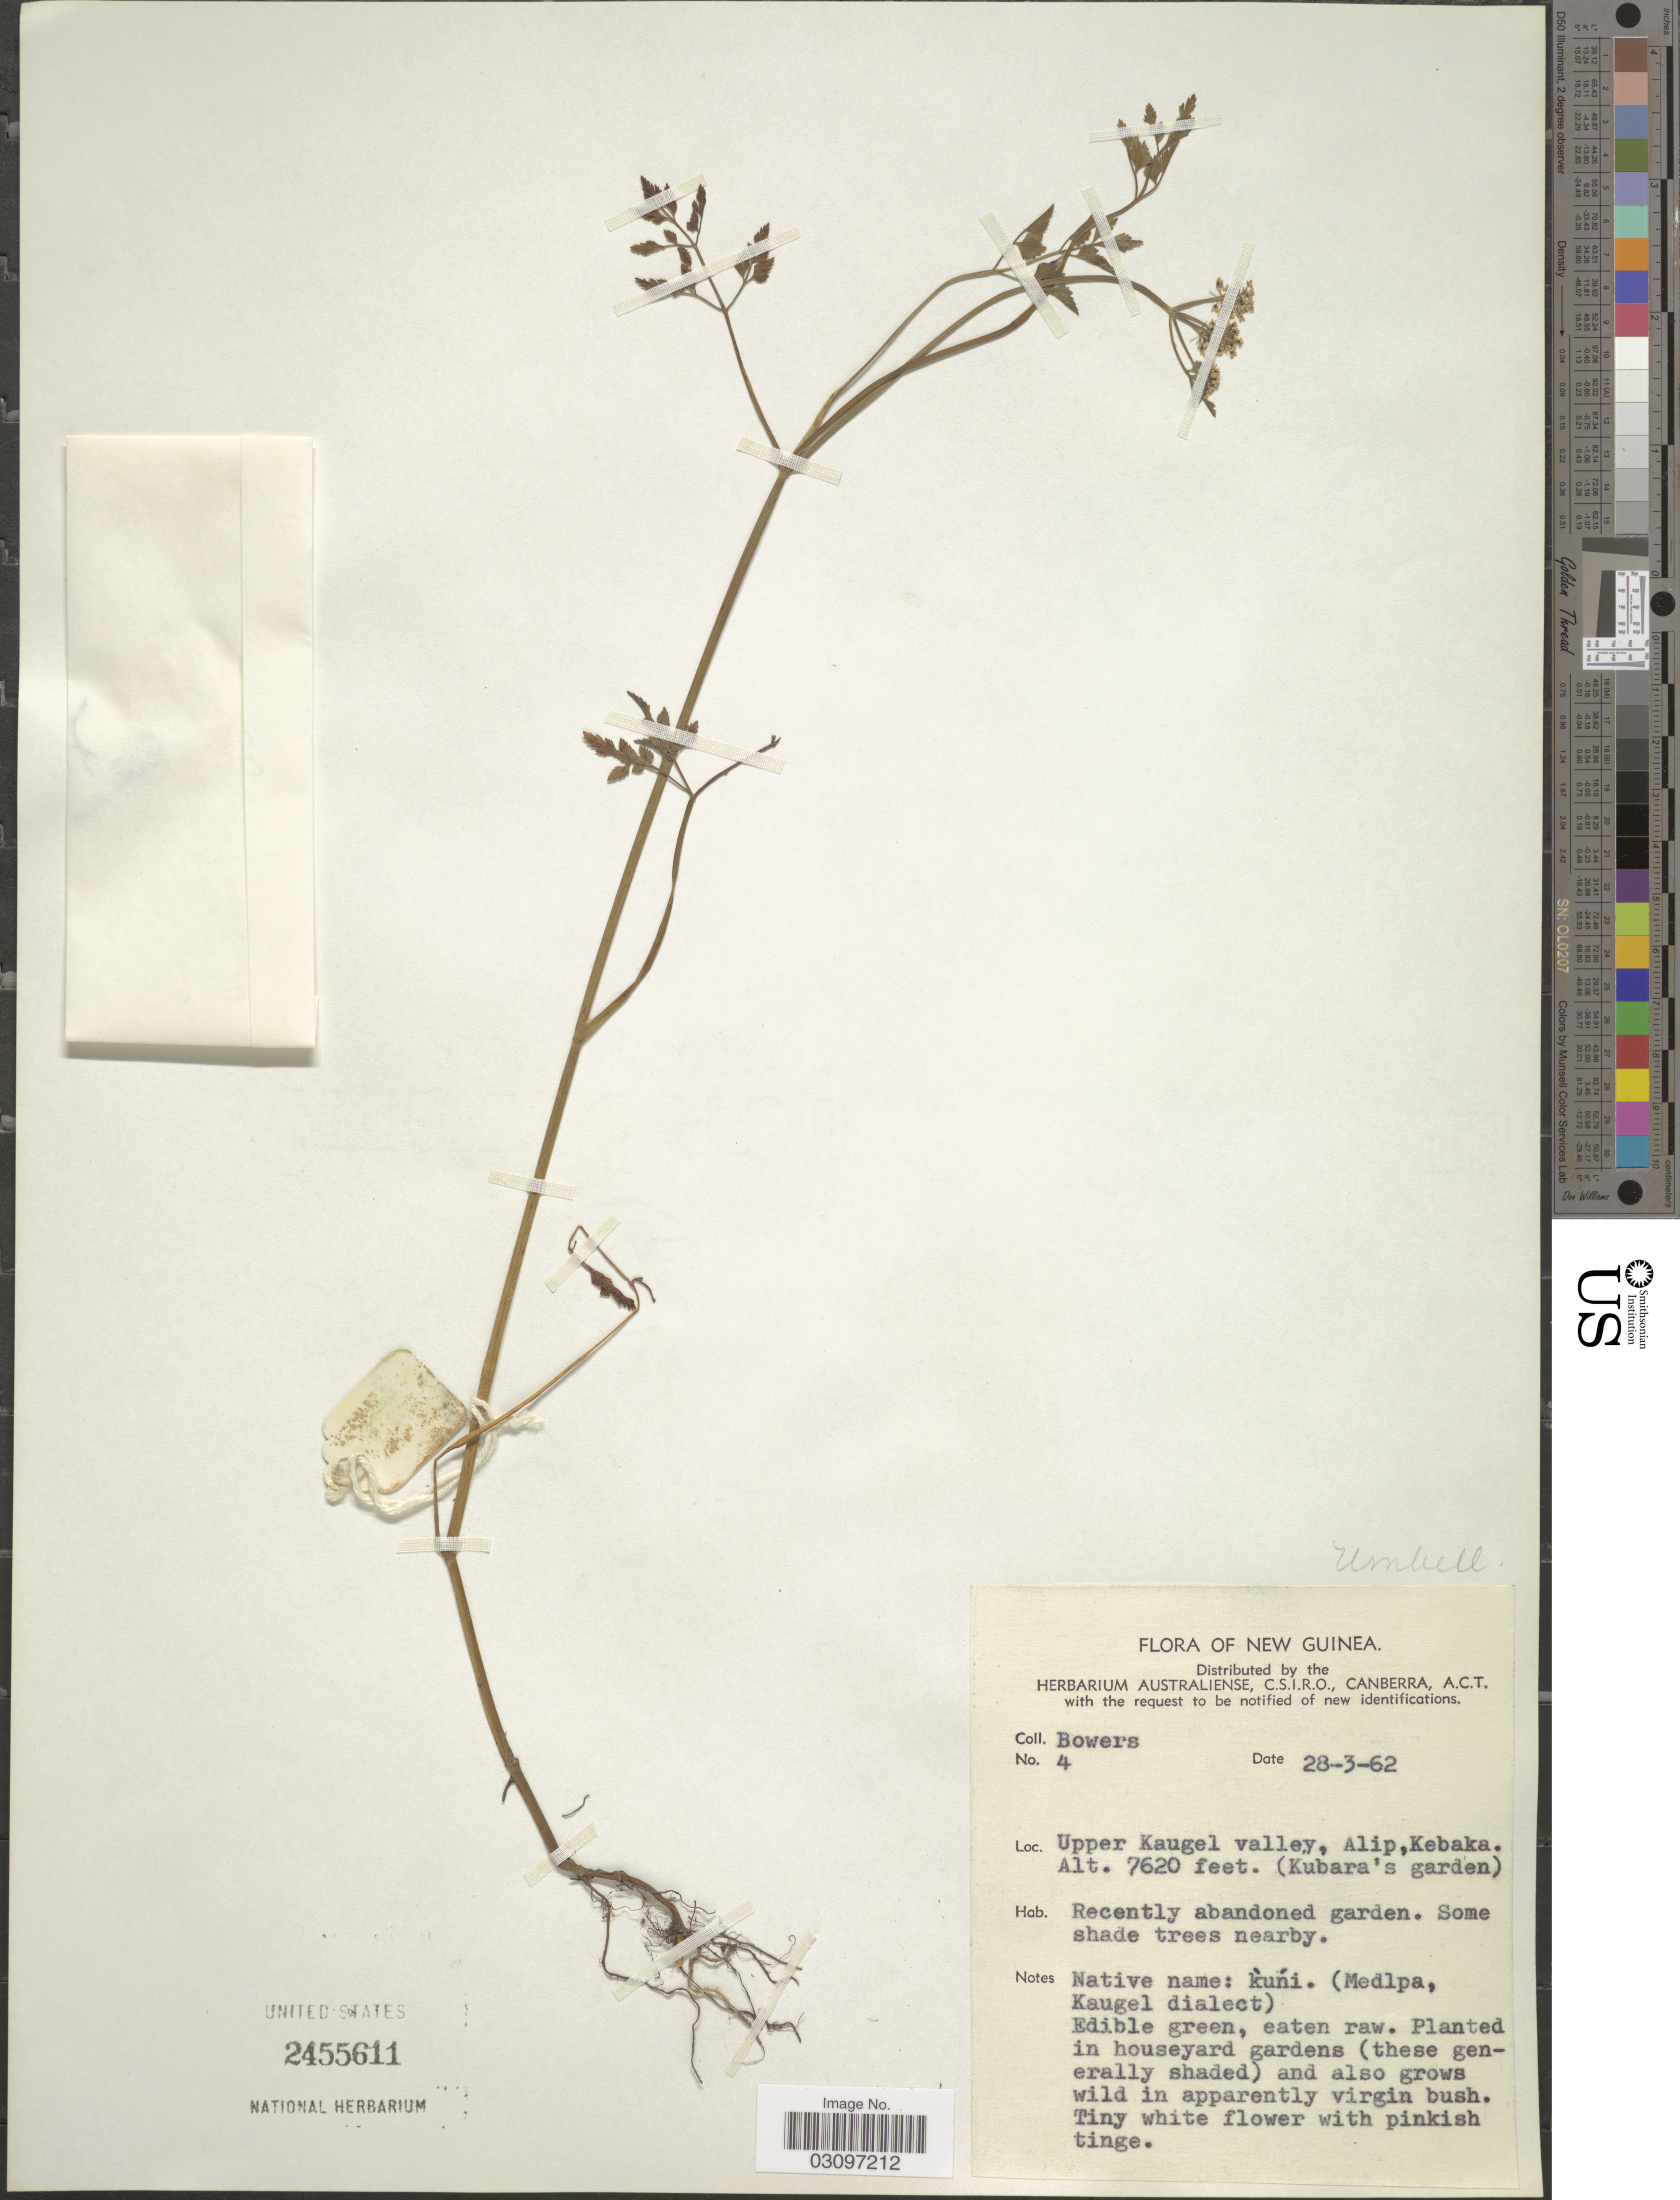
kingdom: Plantae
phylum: Tracheophyta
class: Magnoliopsida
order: Apiales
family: Apiaceae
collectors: -. Bowers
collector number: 4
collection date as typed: Transcribed d/m/y: 28/3/62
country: Papua New Guinea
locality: New Guinea. Upper Kaugel valley, Alip, Kebaka. (Kubara's garden).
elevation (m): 2323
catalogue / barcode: US 2455611